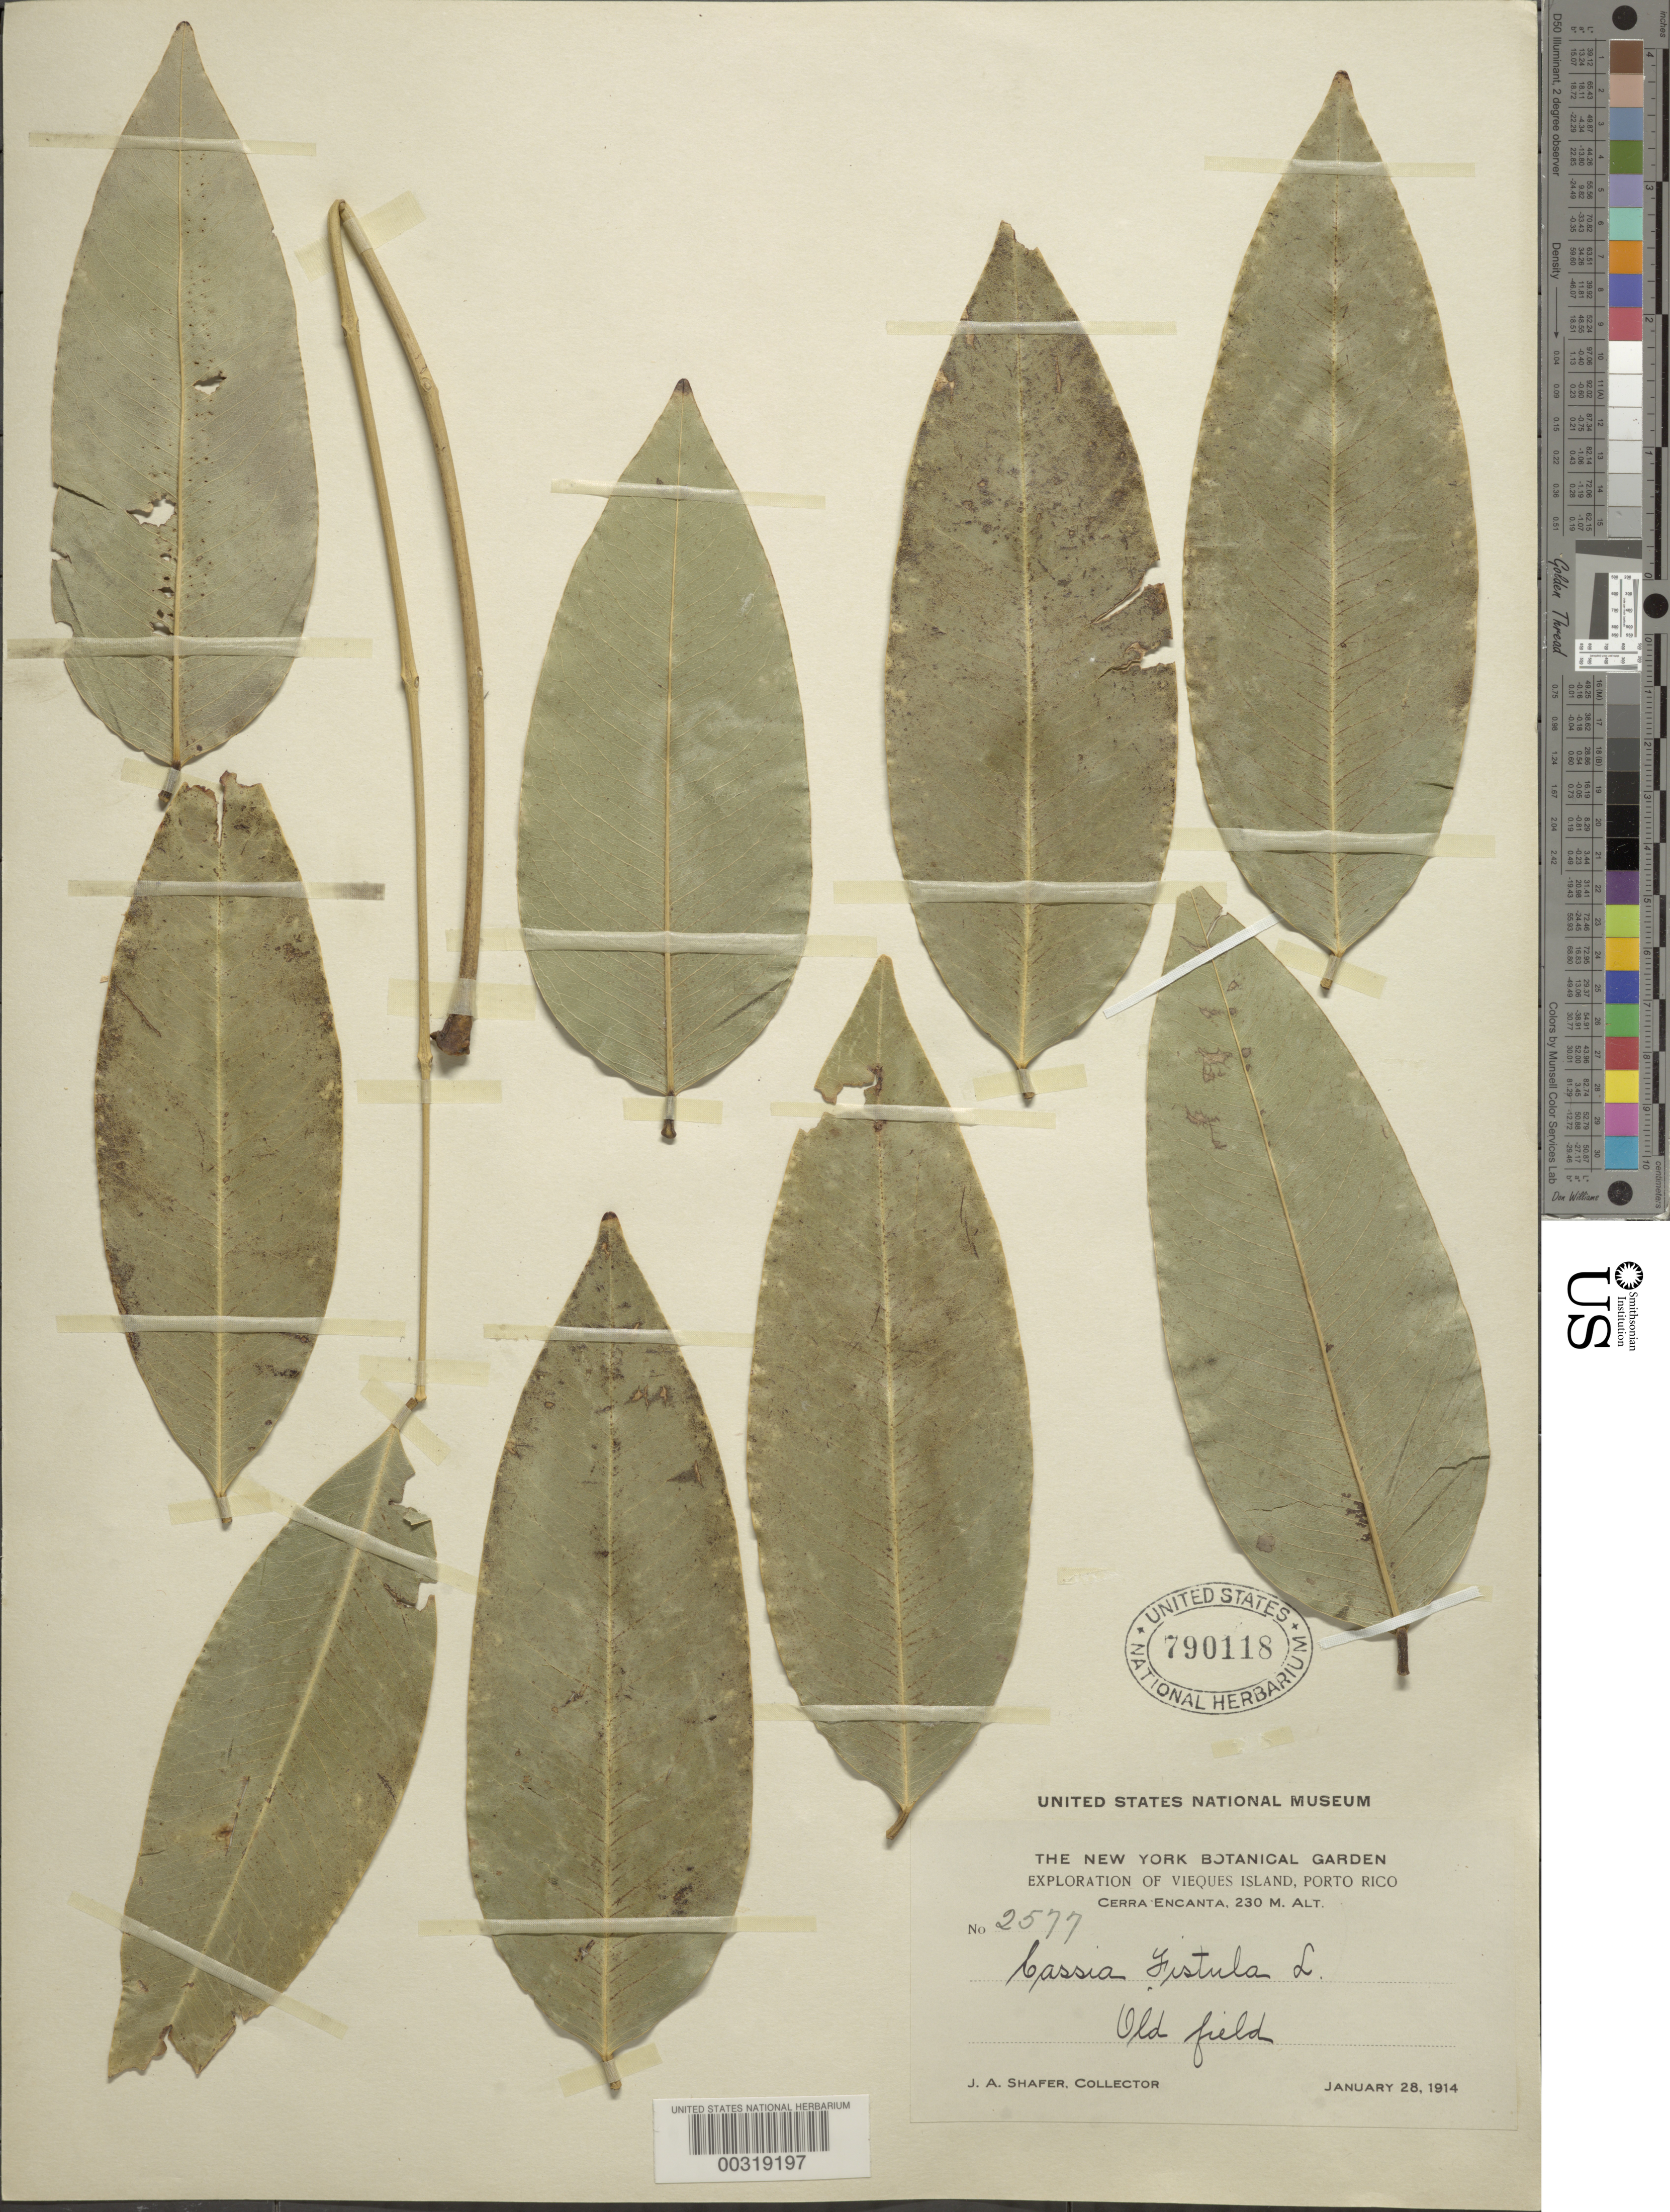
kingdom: Plantae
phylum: Tracheophyta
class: Magnoliopsida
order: Fabales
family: Fabaceae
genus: Cassia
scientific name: Cassia fistula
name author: L.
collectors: J. A. Shafer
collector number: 2577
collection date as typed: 28 Jan 1914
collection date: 1914-01-28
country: Puerto Rico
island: Greater Antilles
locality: Vieques, sierra encantada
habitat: Old field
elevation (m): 230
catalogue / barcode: US 790118